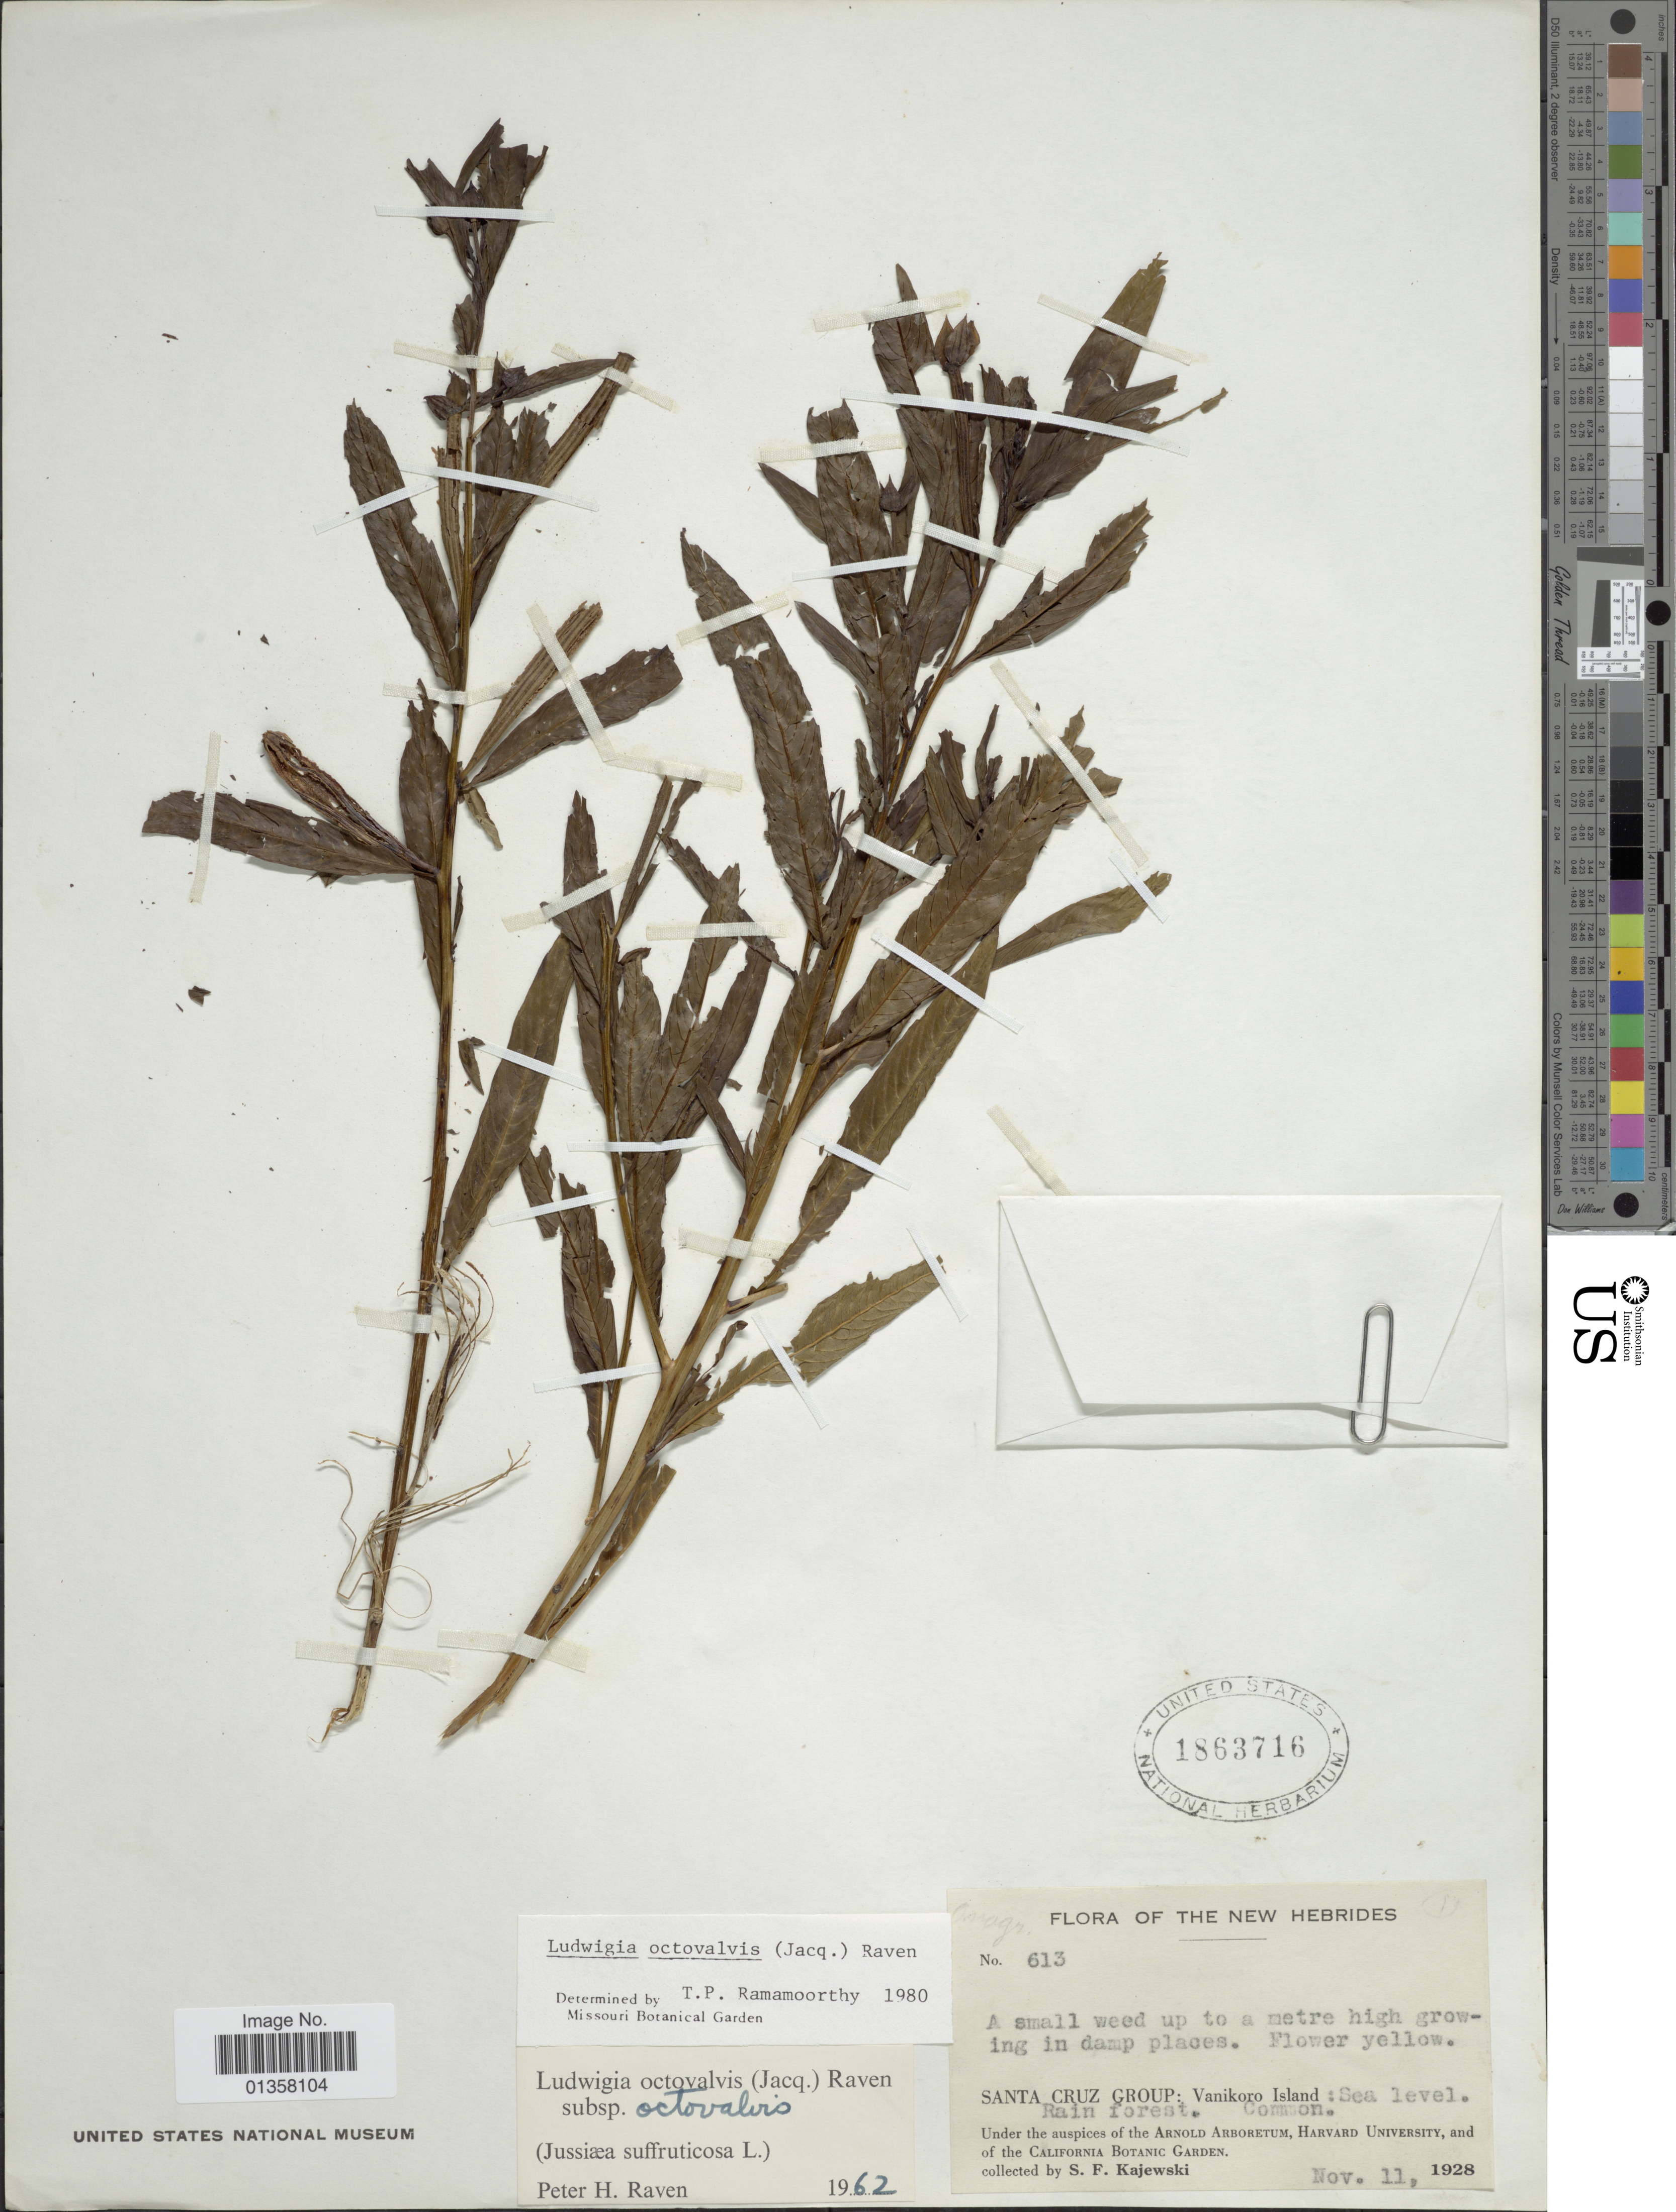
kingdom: Plantae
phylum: Tracheophyta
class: Magnoliopsida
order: Myrtales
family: Onagraceae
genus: Ludwigia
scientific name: Ludwigia octovalvis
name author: (Jacq.) P.H. Raven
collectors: S. Kajewski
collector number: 613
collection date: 1928-11-11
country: Solomon Islands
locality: The New Hebrides, Santa Cruz Group: Vanikoro Island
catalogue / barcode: US 1863716